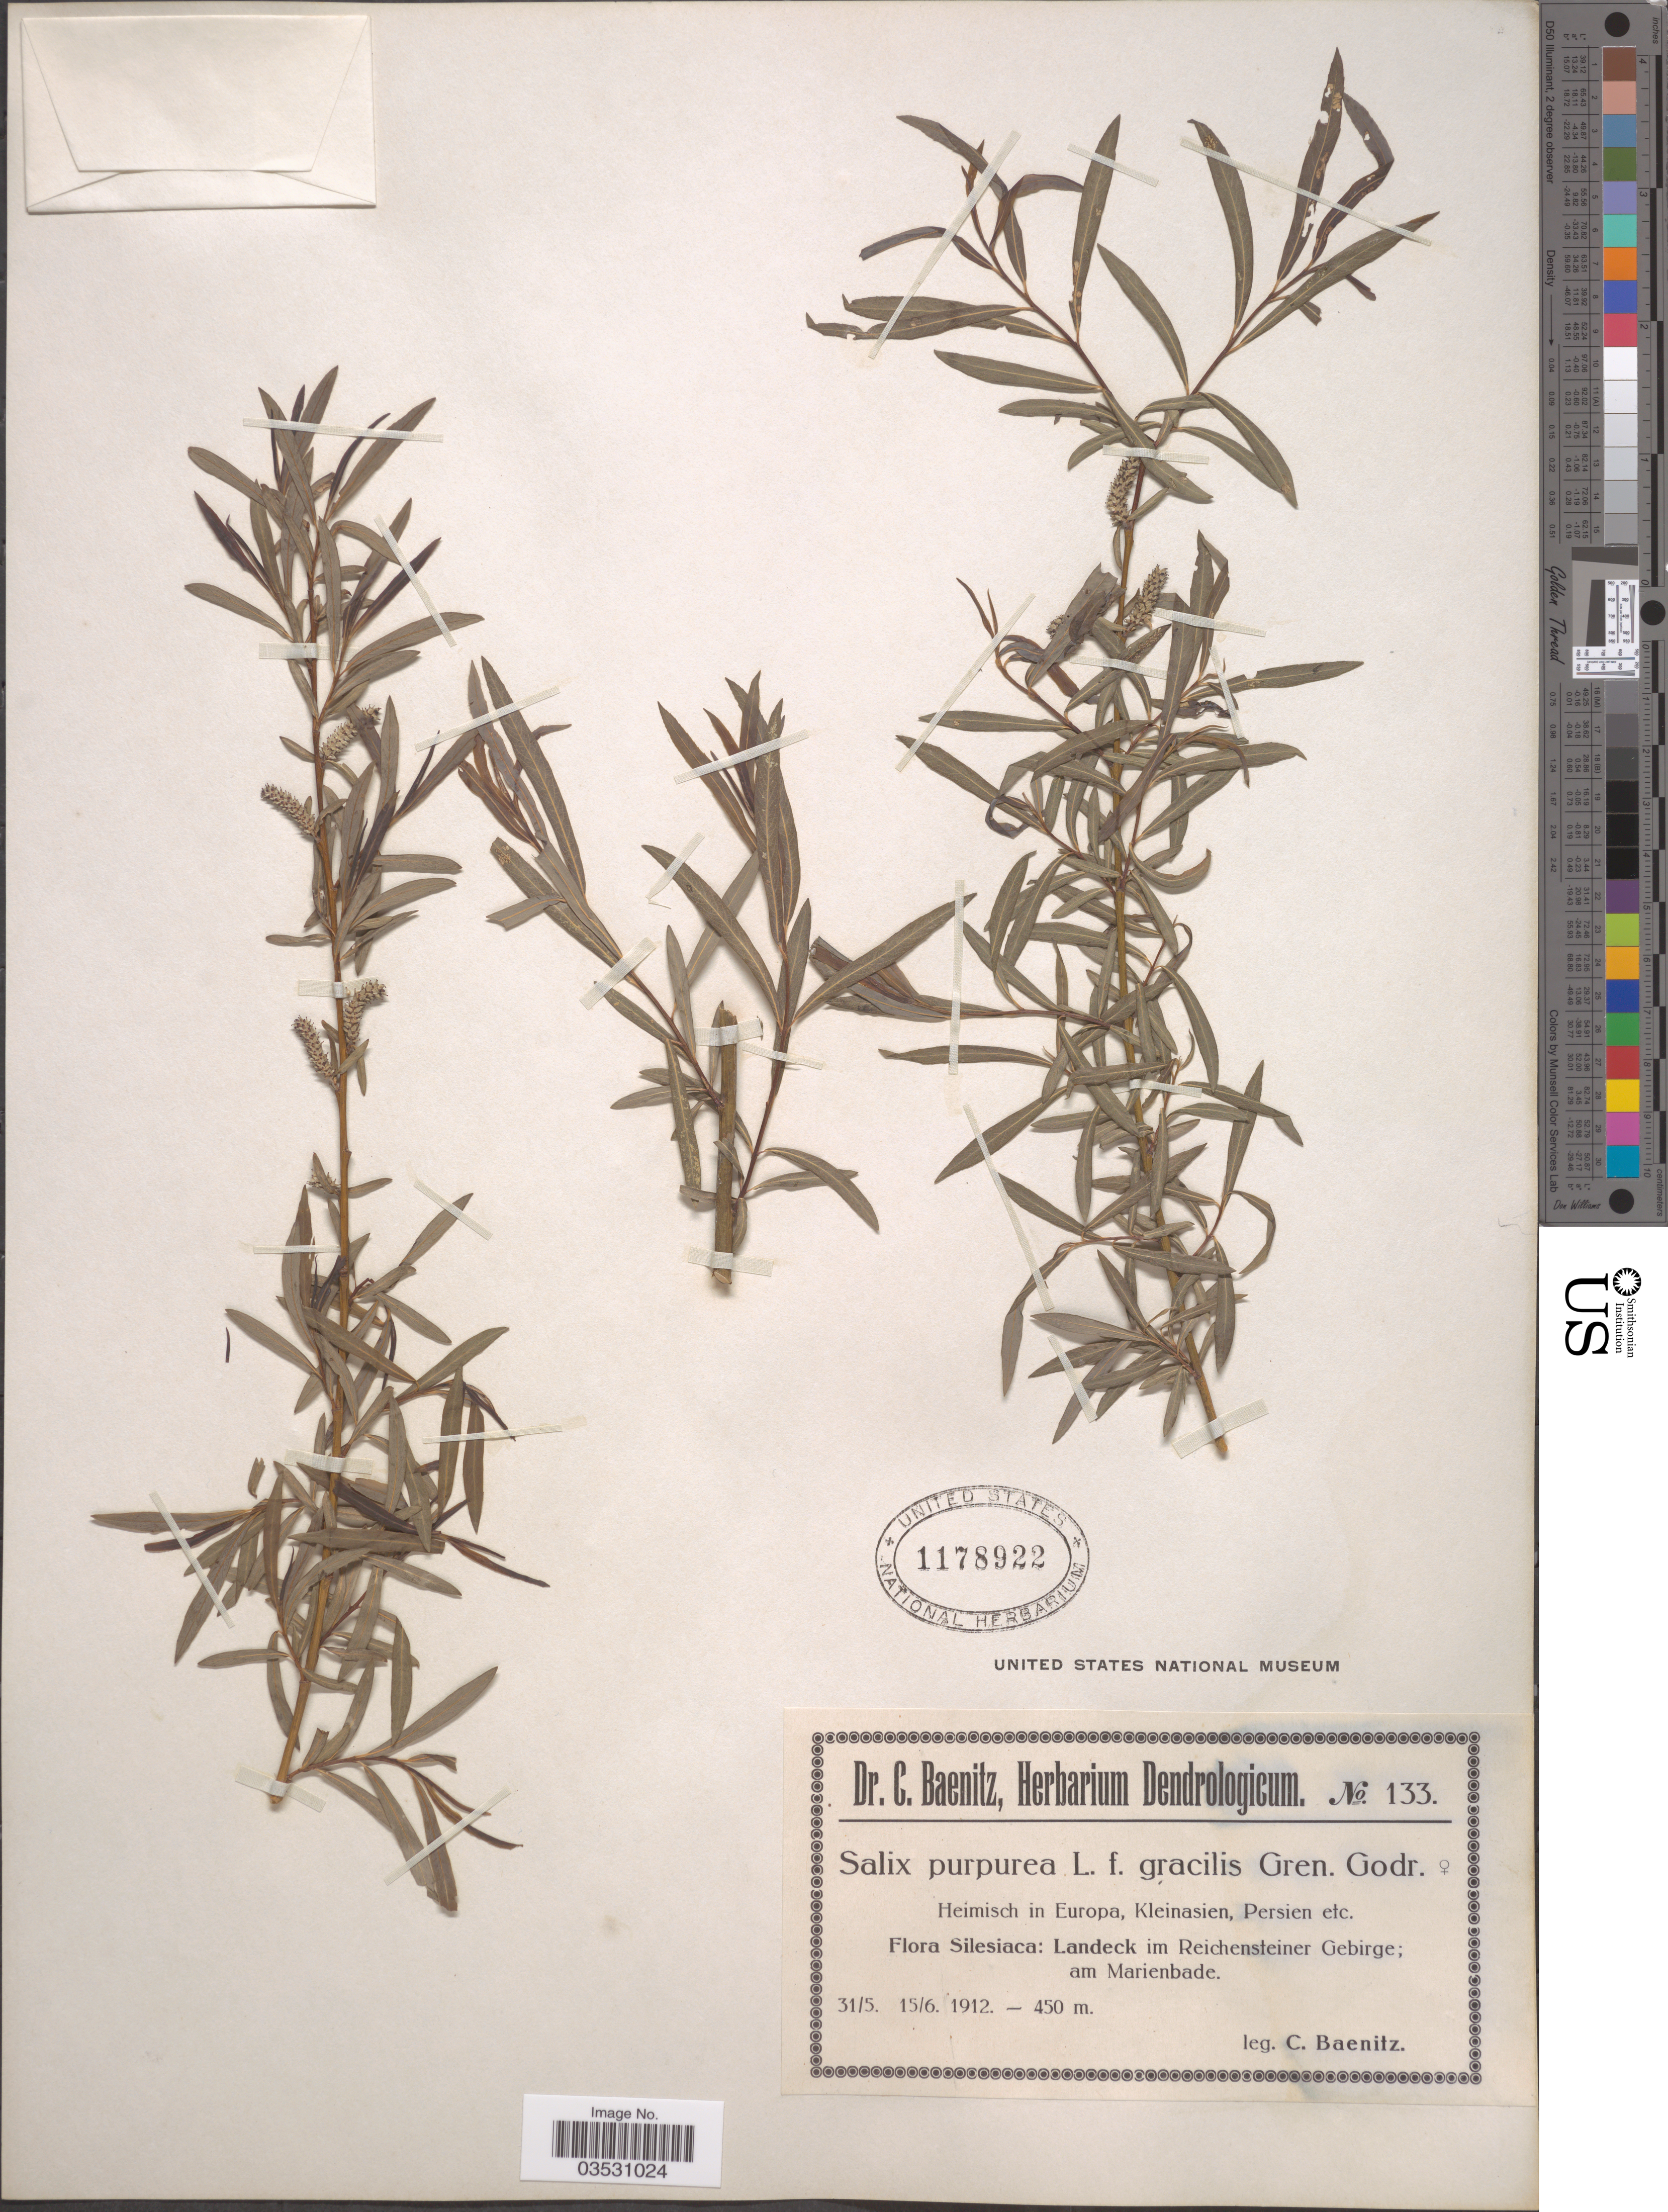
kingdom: Plantae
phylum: Tracheophyta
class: Magnoliopsida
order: Malpighiales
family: Salicaceae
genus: Salix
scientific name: Salix purpurea f. gracilis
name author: Wimm.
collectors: C. G. Baenitz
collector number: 133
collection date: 1912-05-31/1912-06-15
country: Poland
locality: Silesiaca: Landeck im Reichensteiner Gebirge; am Marienbade.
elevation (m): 450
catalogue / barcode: US 1178922